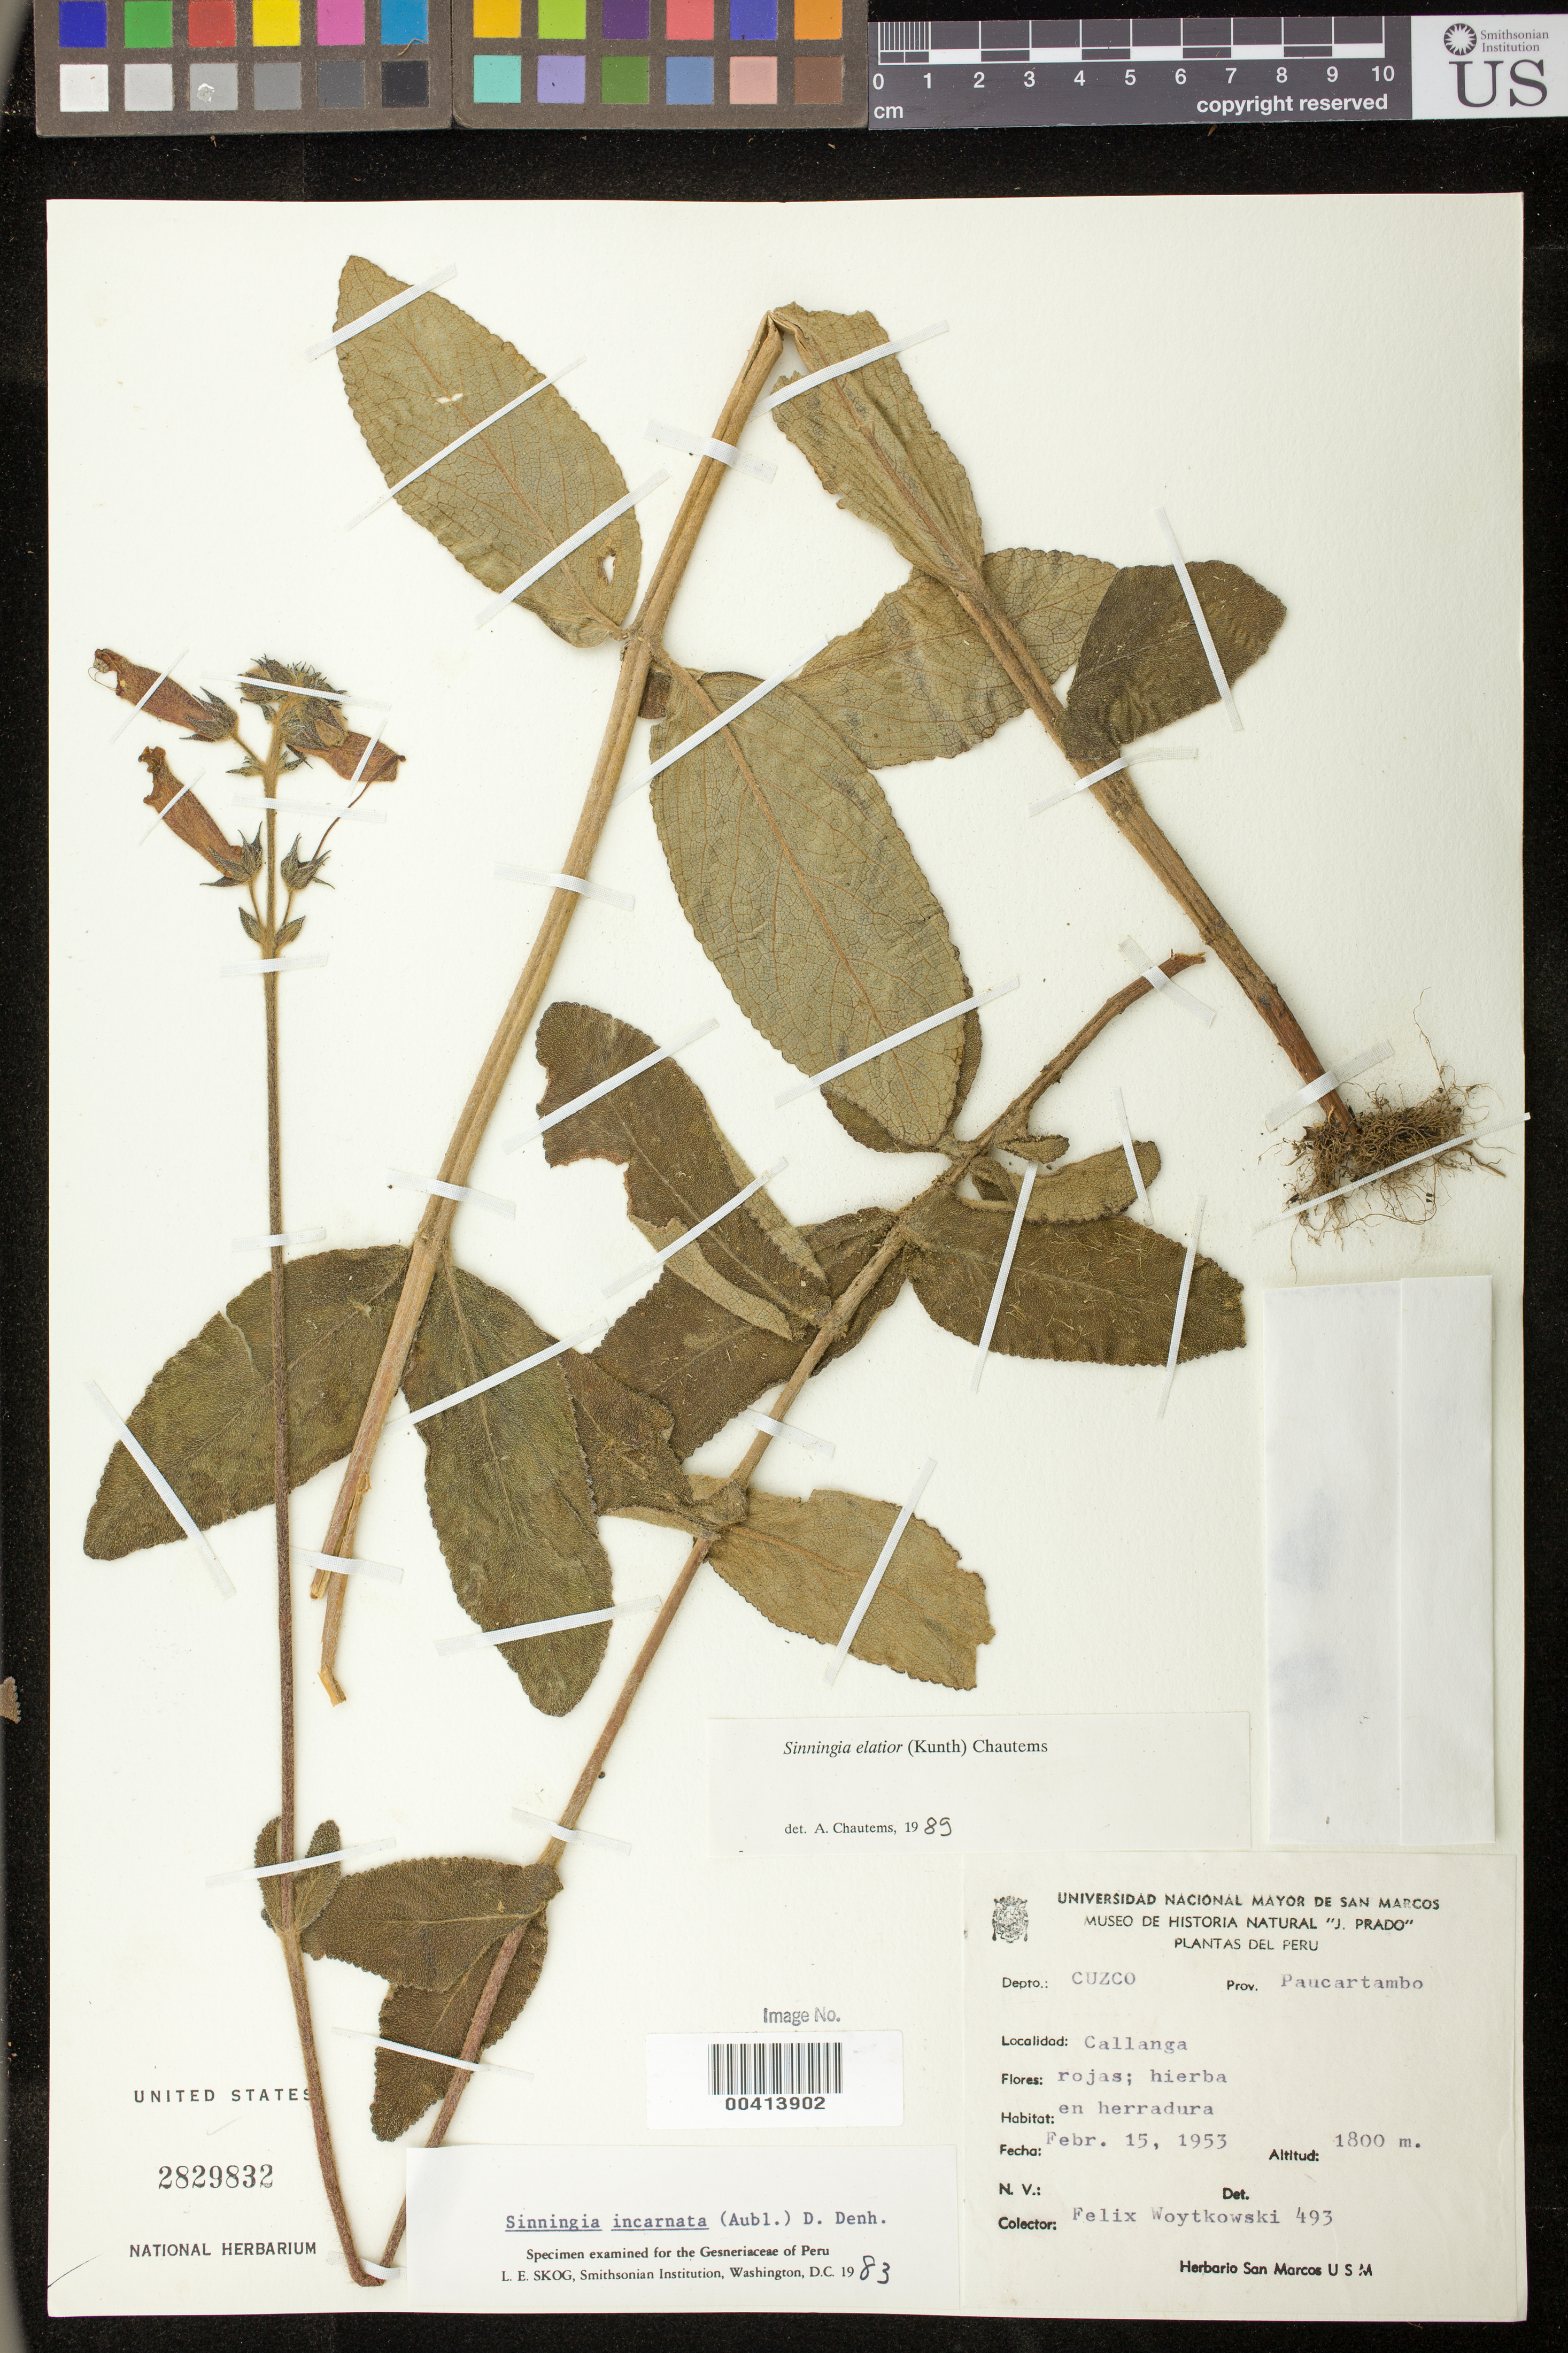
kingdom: Plantae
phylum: Tracheophyta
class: Magnoliopsida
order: Lamiales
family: Gesneriaceae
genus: Sinningia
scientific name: Sinningia elatior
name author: (Kunth) Chautems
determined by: Clark, J. L., (SEL), The Marie Selby Botanical Garden (UNITED STATES)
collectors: F. Woytkowski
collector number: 493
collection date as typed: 15 Feb 1953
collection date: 1953-02-15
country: Peru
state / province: Cusco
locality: Callanga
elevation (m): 1800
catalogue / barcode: US 2829832